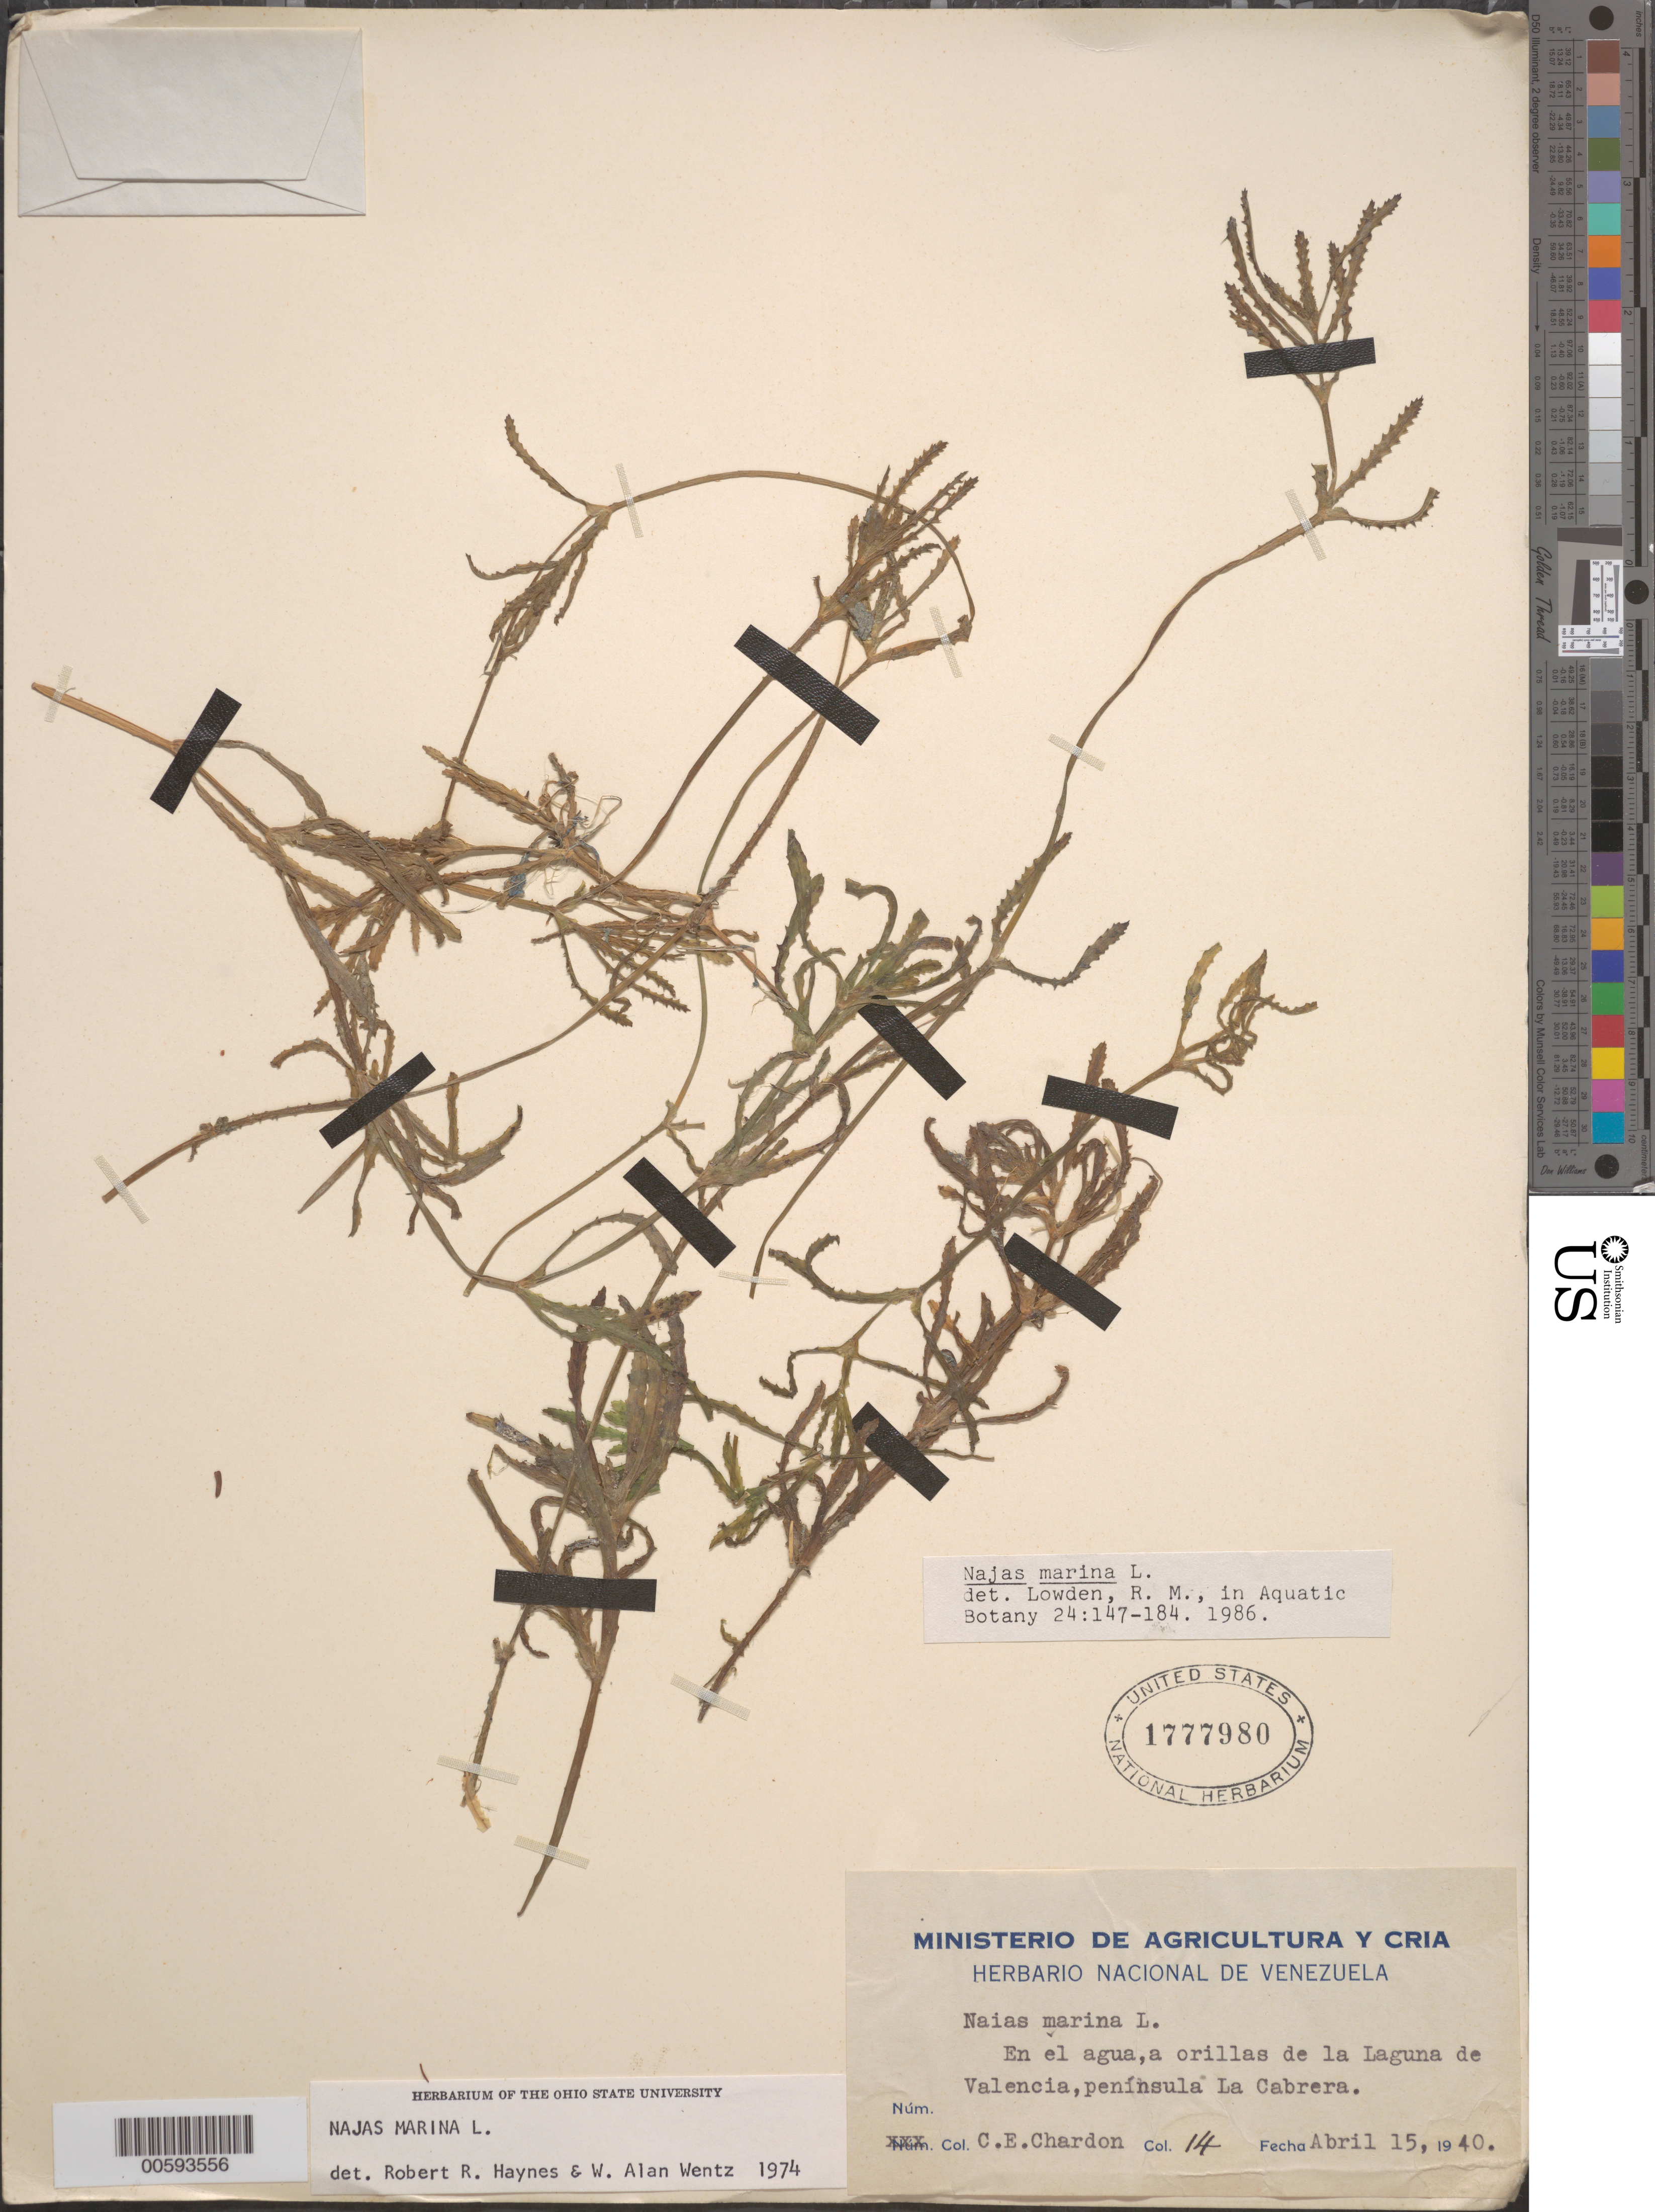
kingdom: Plantae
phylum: Tracheophyta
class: Liliopsida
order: Alismatales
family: Hydrocharitaceae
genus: Najas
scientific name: Najas marina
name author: L.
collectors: C. E. Chardón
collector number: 14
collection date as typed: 15 Apr 1949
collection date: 1949-04-15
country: Venezuela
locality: Laguna de Valencia, La Cabrera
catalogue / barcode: US 1777980